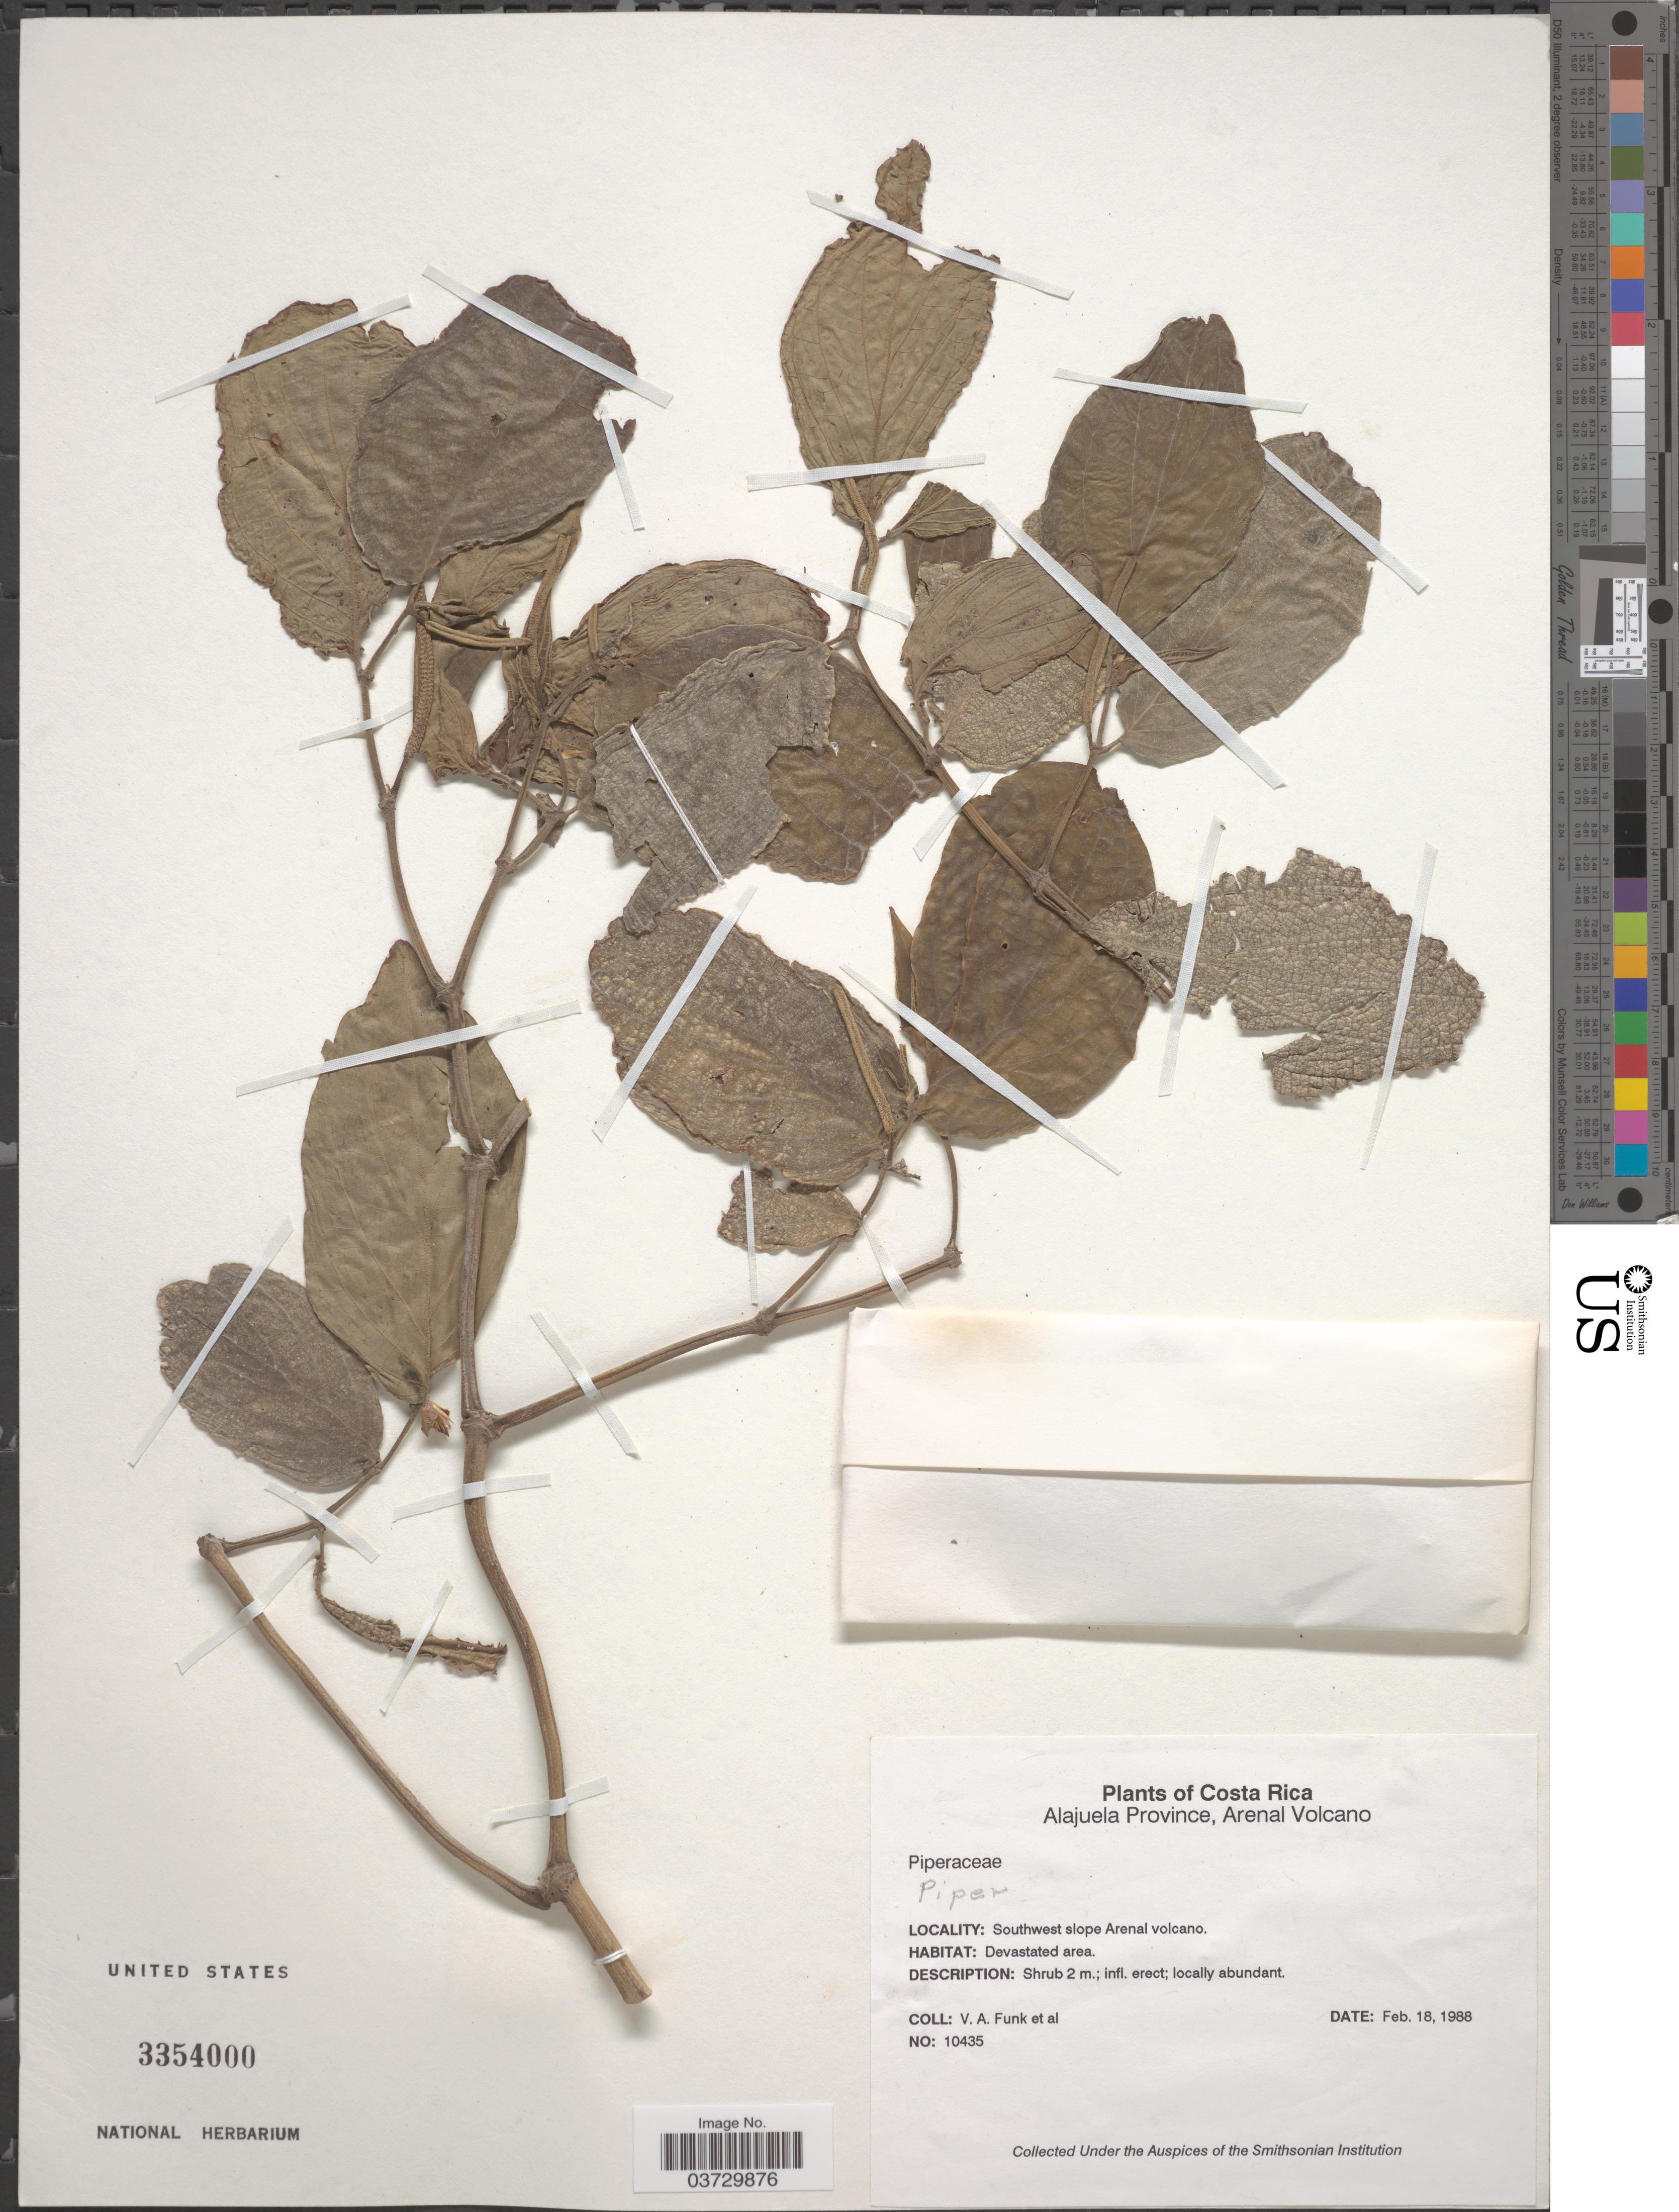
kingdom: Plantae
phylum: Tracheophyta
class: Magnoliopsida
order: Piperales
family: Piperaceae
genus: Piper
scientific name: Piper sp.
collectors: V. Funk & et al.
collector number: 10435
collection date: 1988-02-18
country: Costa Rica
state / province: Alajuela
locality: Arenal Volcano. Southwest slope Arenal volcano.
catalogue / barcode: US 3354000